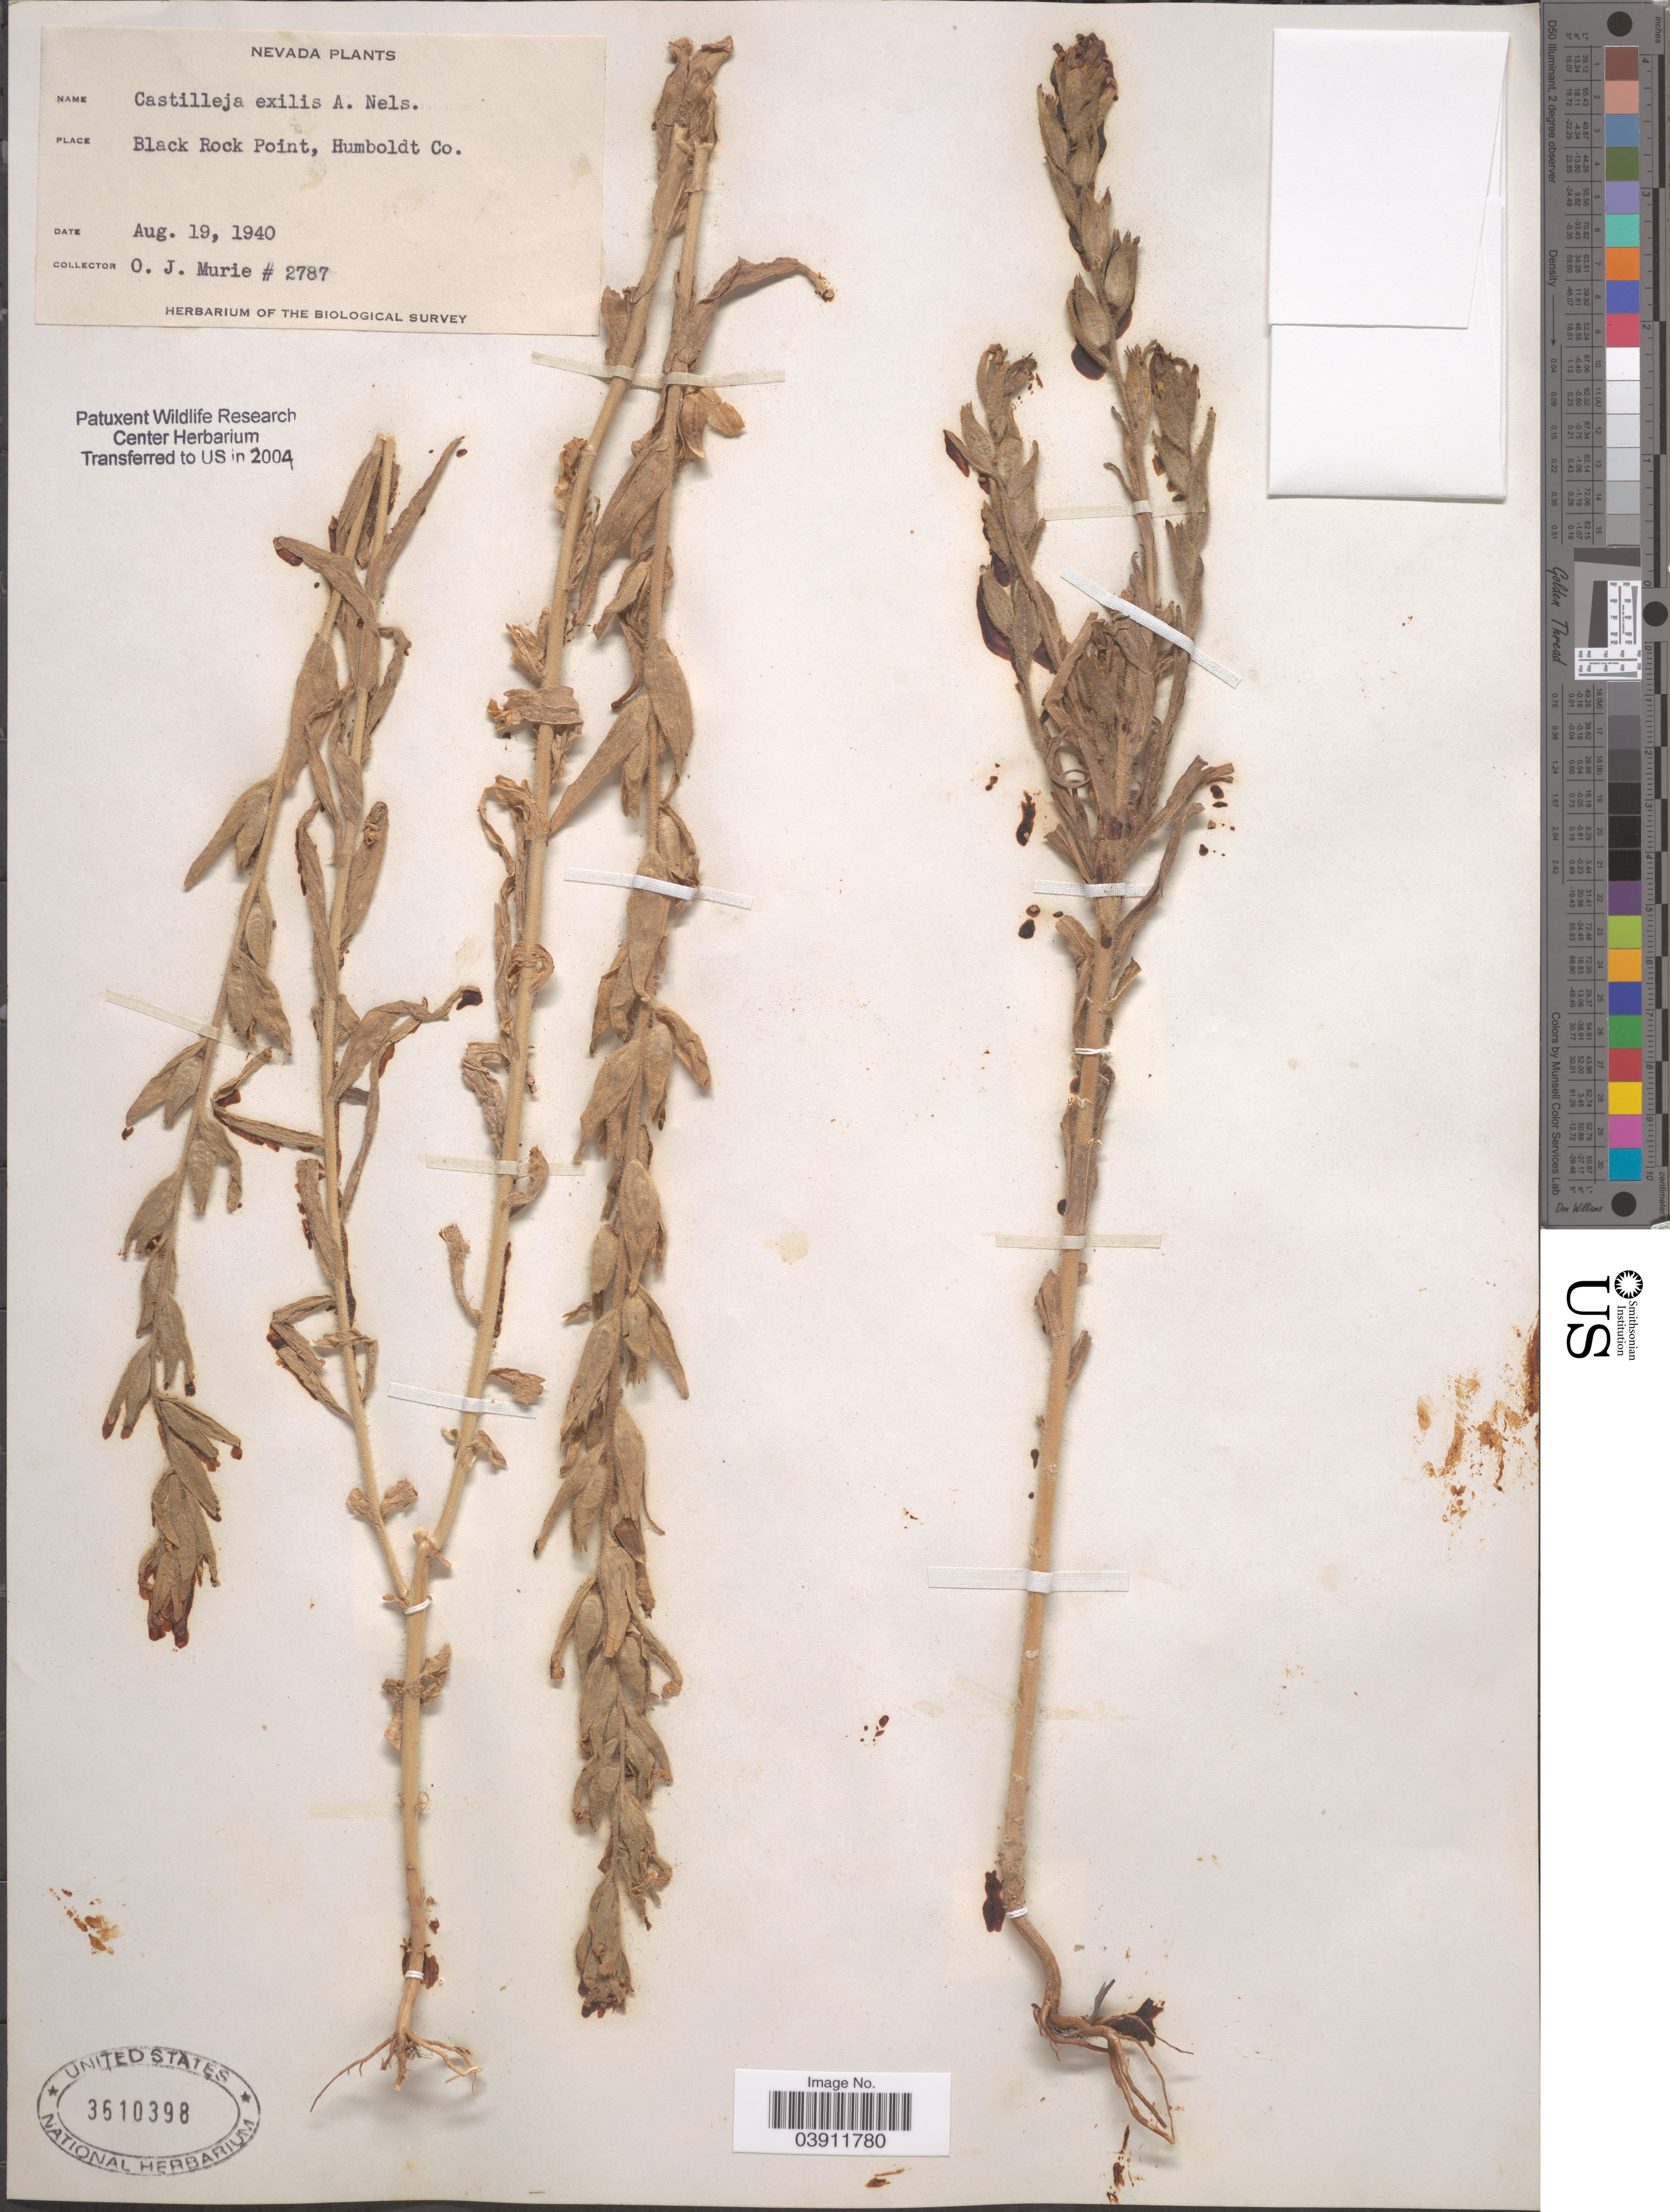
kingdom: Plantae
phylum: Tracheophyta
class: Magnoliopsida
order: Lamiales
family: Orobanchaceae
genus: Castilleja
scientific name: Castilleja exilis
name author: A. Nelson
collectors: O. Murie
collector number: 2787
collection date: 1940-08-19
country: United States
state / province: Nevada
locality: Black Rock Point, Humboldt Co.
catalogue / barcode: US 3610398